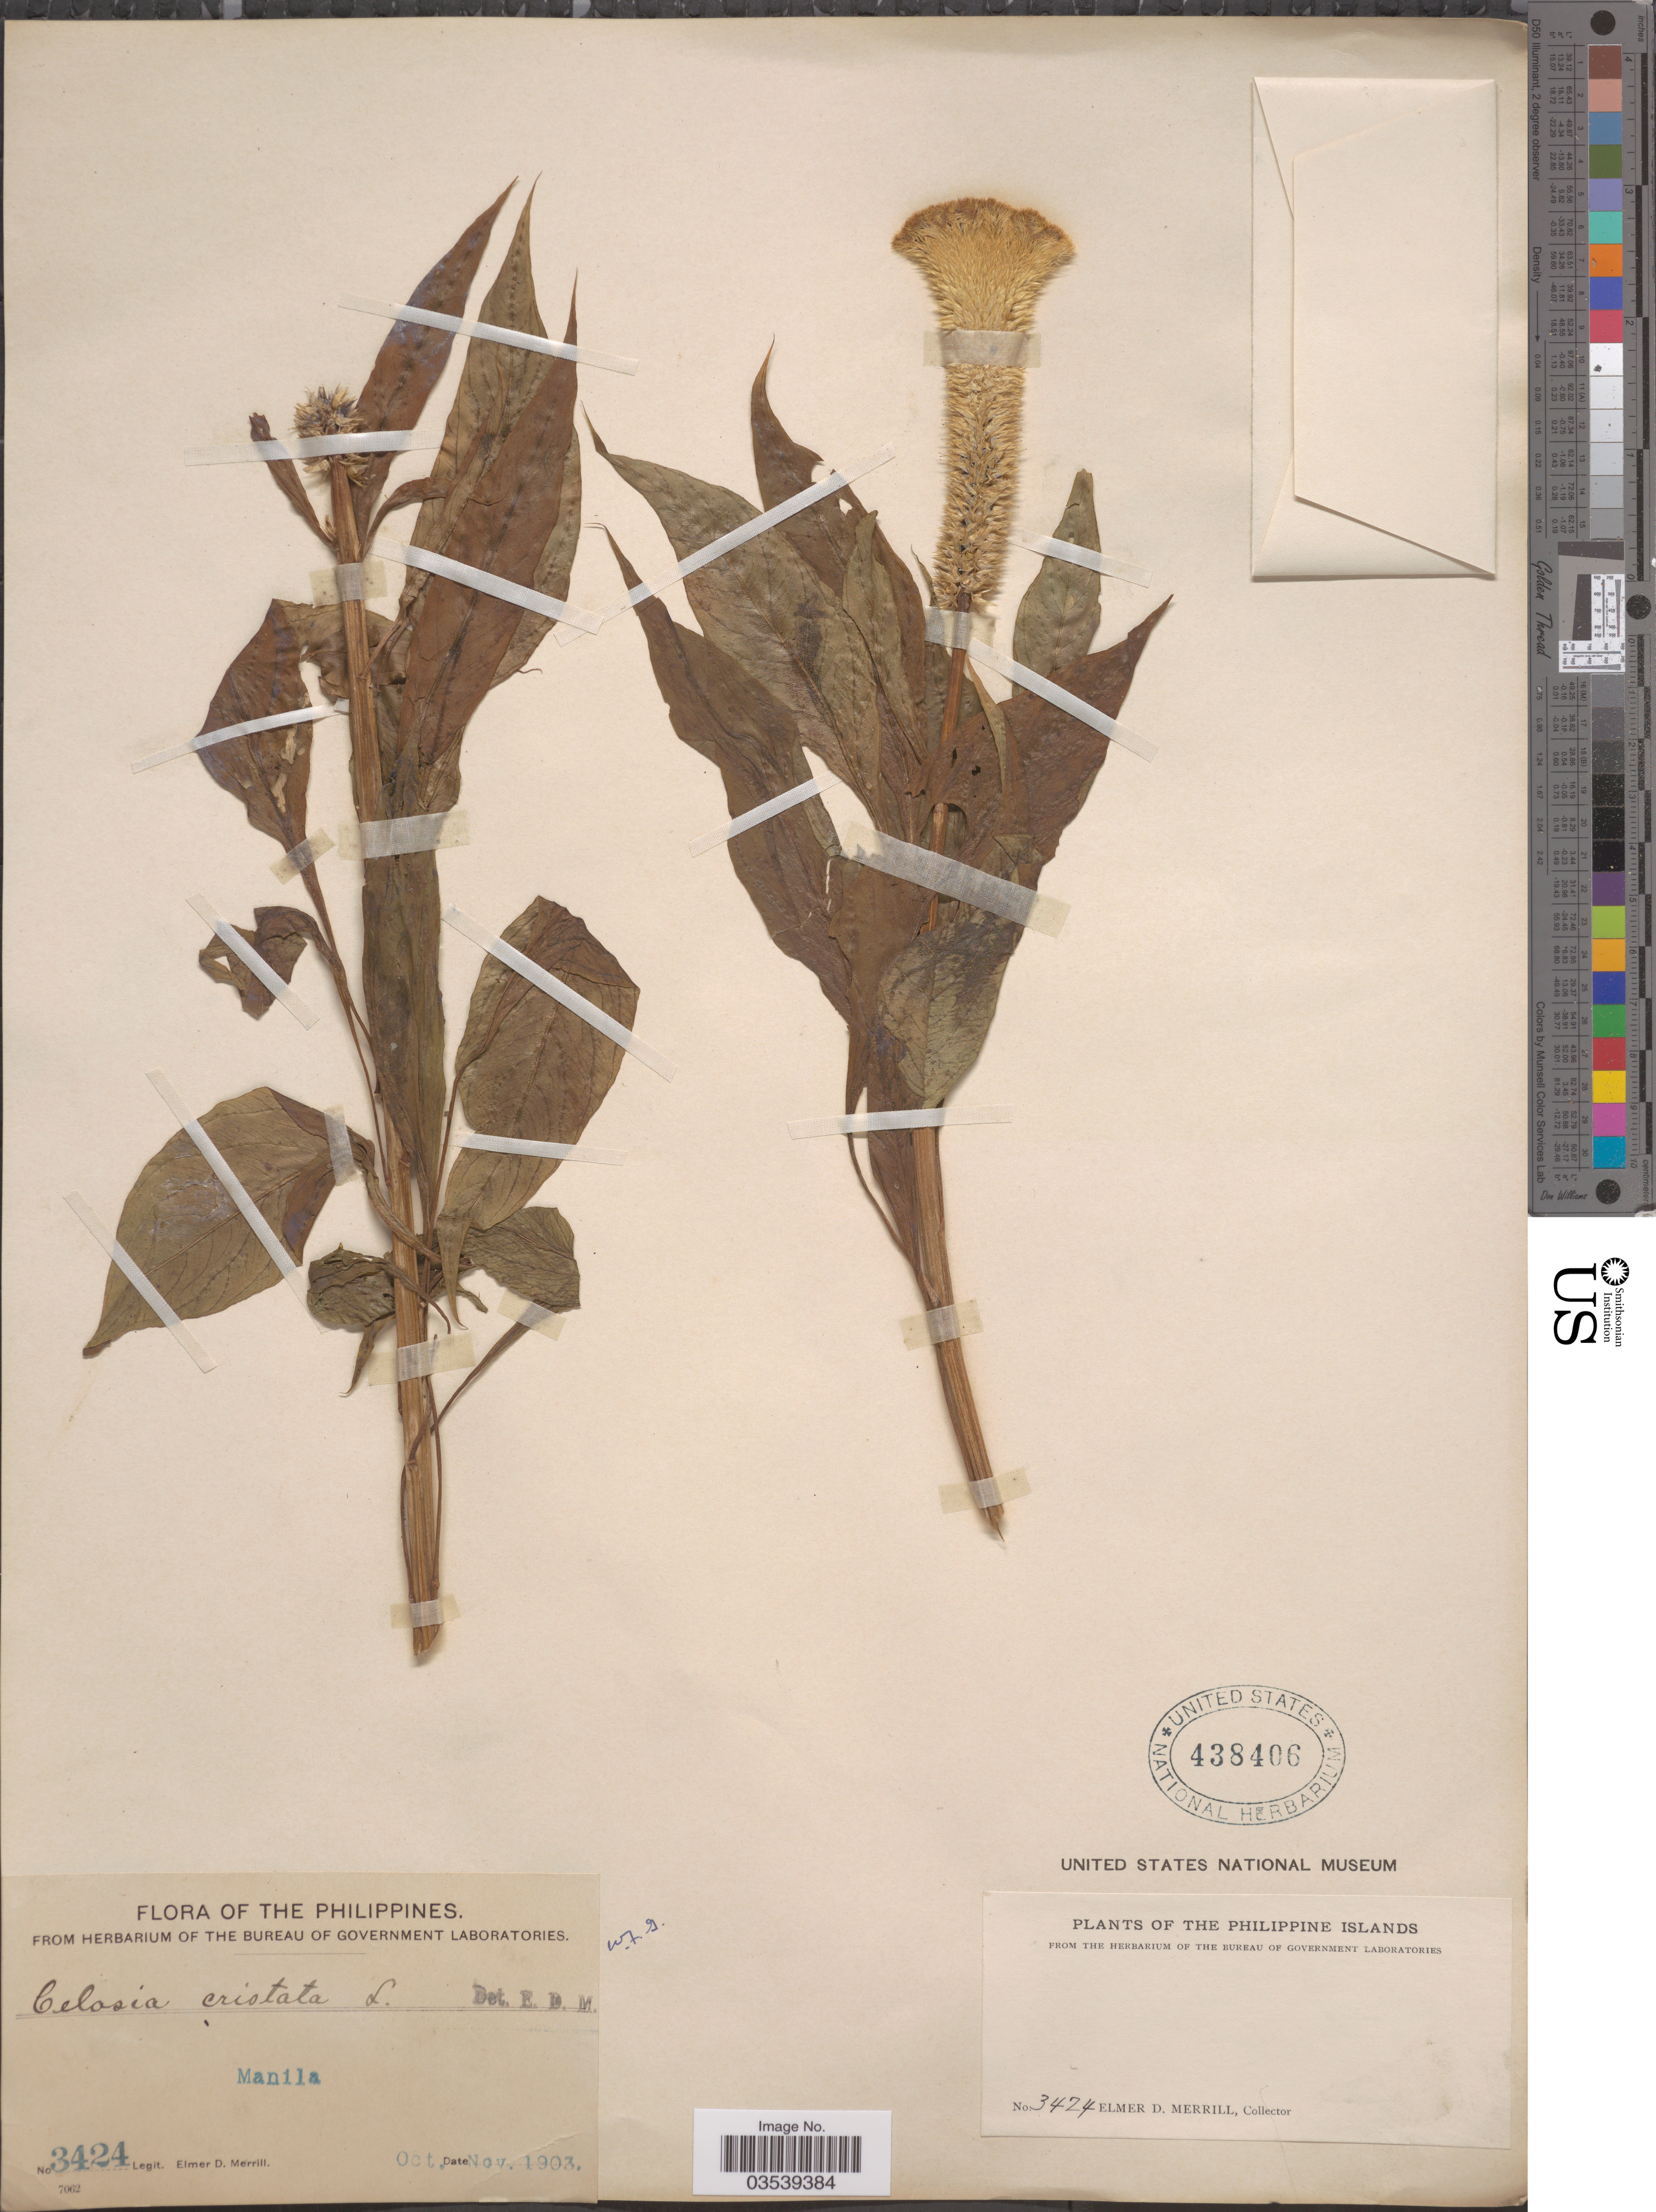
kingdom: Plantae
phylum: Tracheophyta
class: Magnoliopsida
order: Caryophyllales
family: Amaranthaceae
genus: Celosia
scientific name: Celosia cristata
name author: L.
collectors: E. D. Merrill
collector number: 3424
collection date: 1903-10/1903-11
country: Philippines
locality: Manila. The Philippine Islands.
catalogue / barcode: US 438406